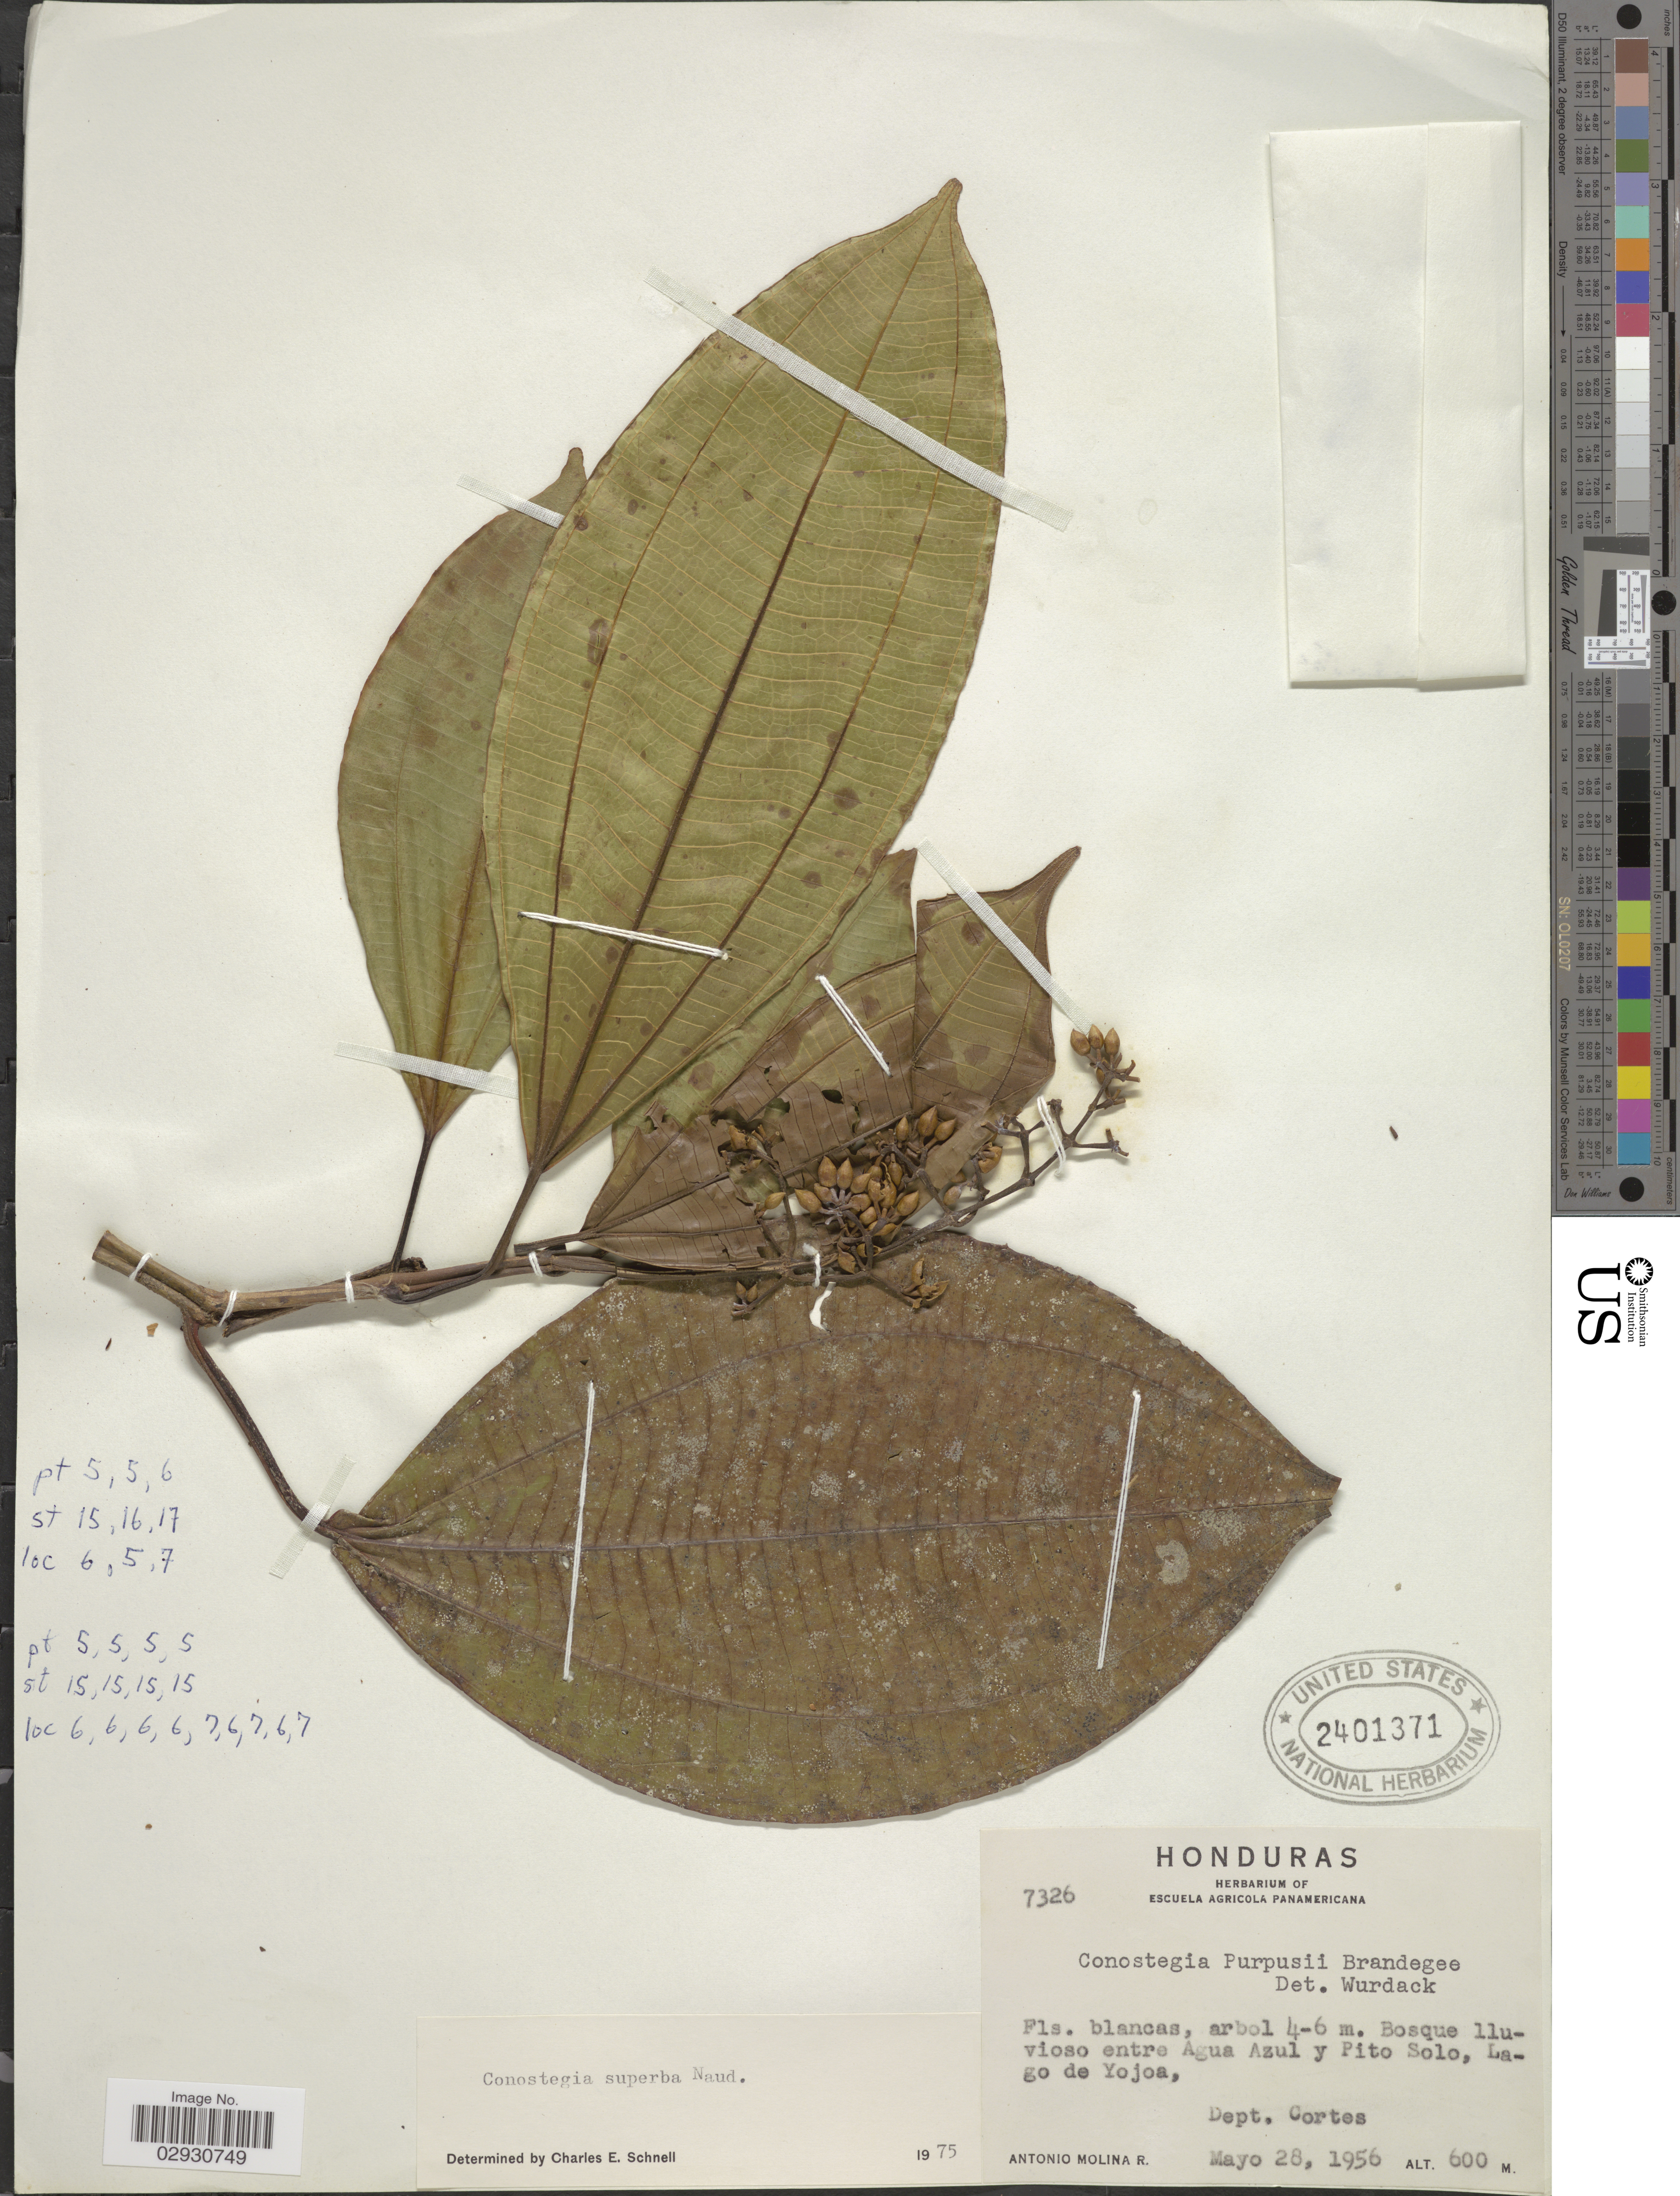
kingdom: Plantae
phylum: Tracheophyta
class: Magnoliopsida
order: Myrtales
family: Melastomataceae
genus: Conostegia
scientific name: Conostegia superba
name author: Naudin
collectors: A. Molina R.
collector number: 7326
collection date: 1956-05-28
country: Honduras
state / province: Cortés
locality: Bosque lluvioso entre Agua Azul y Pito Solo, Lago de Yojoa. Dept. Cortes.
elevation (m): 600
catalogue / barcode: US 2401371